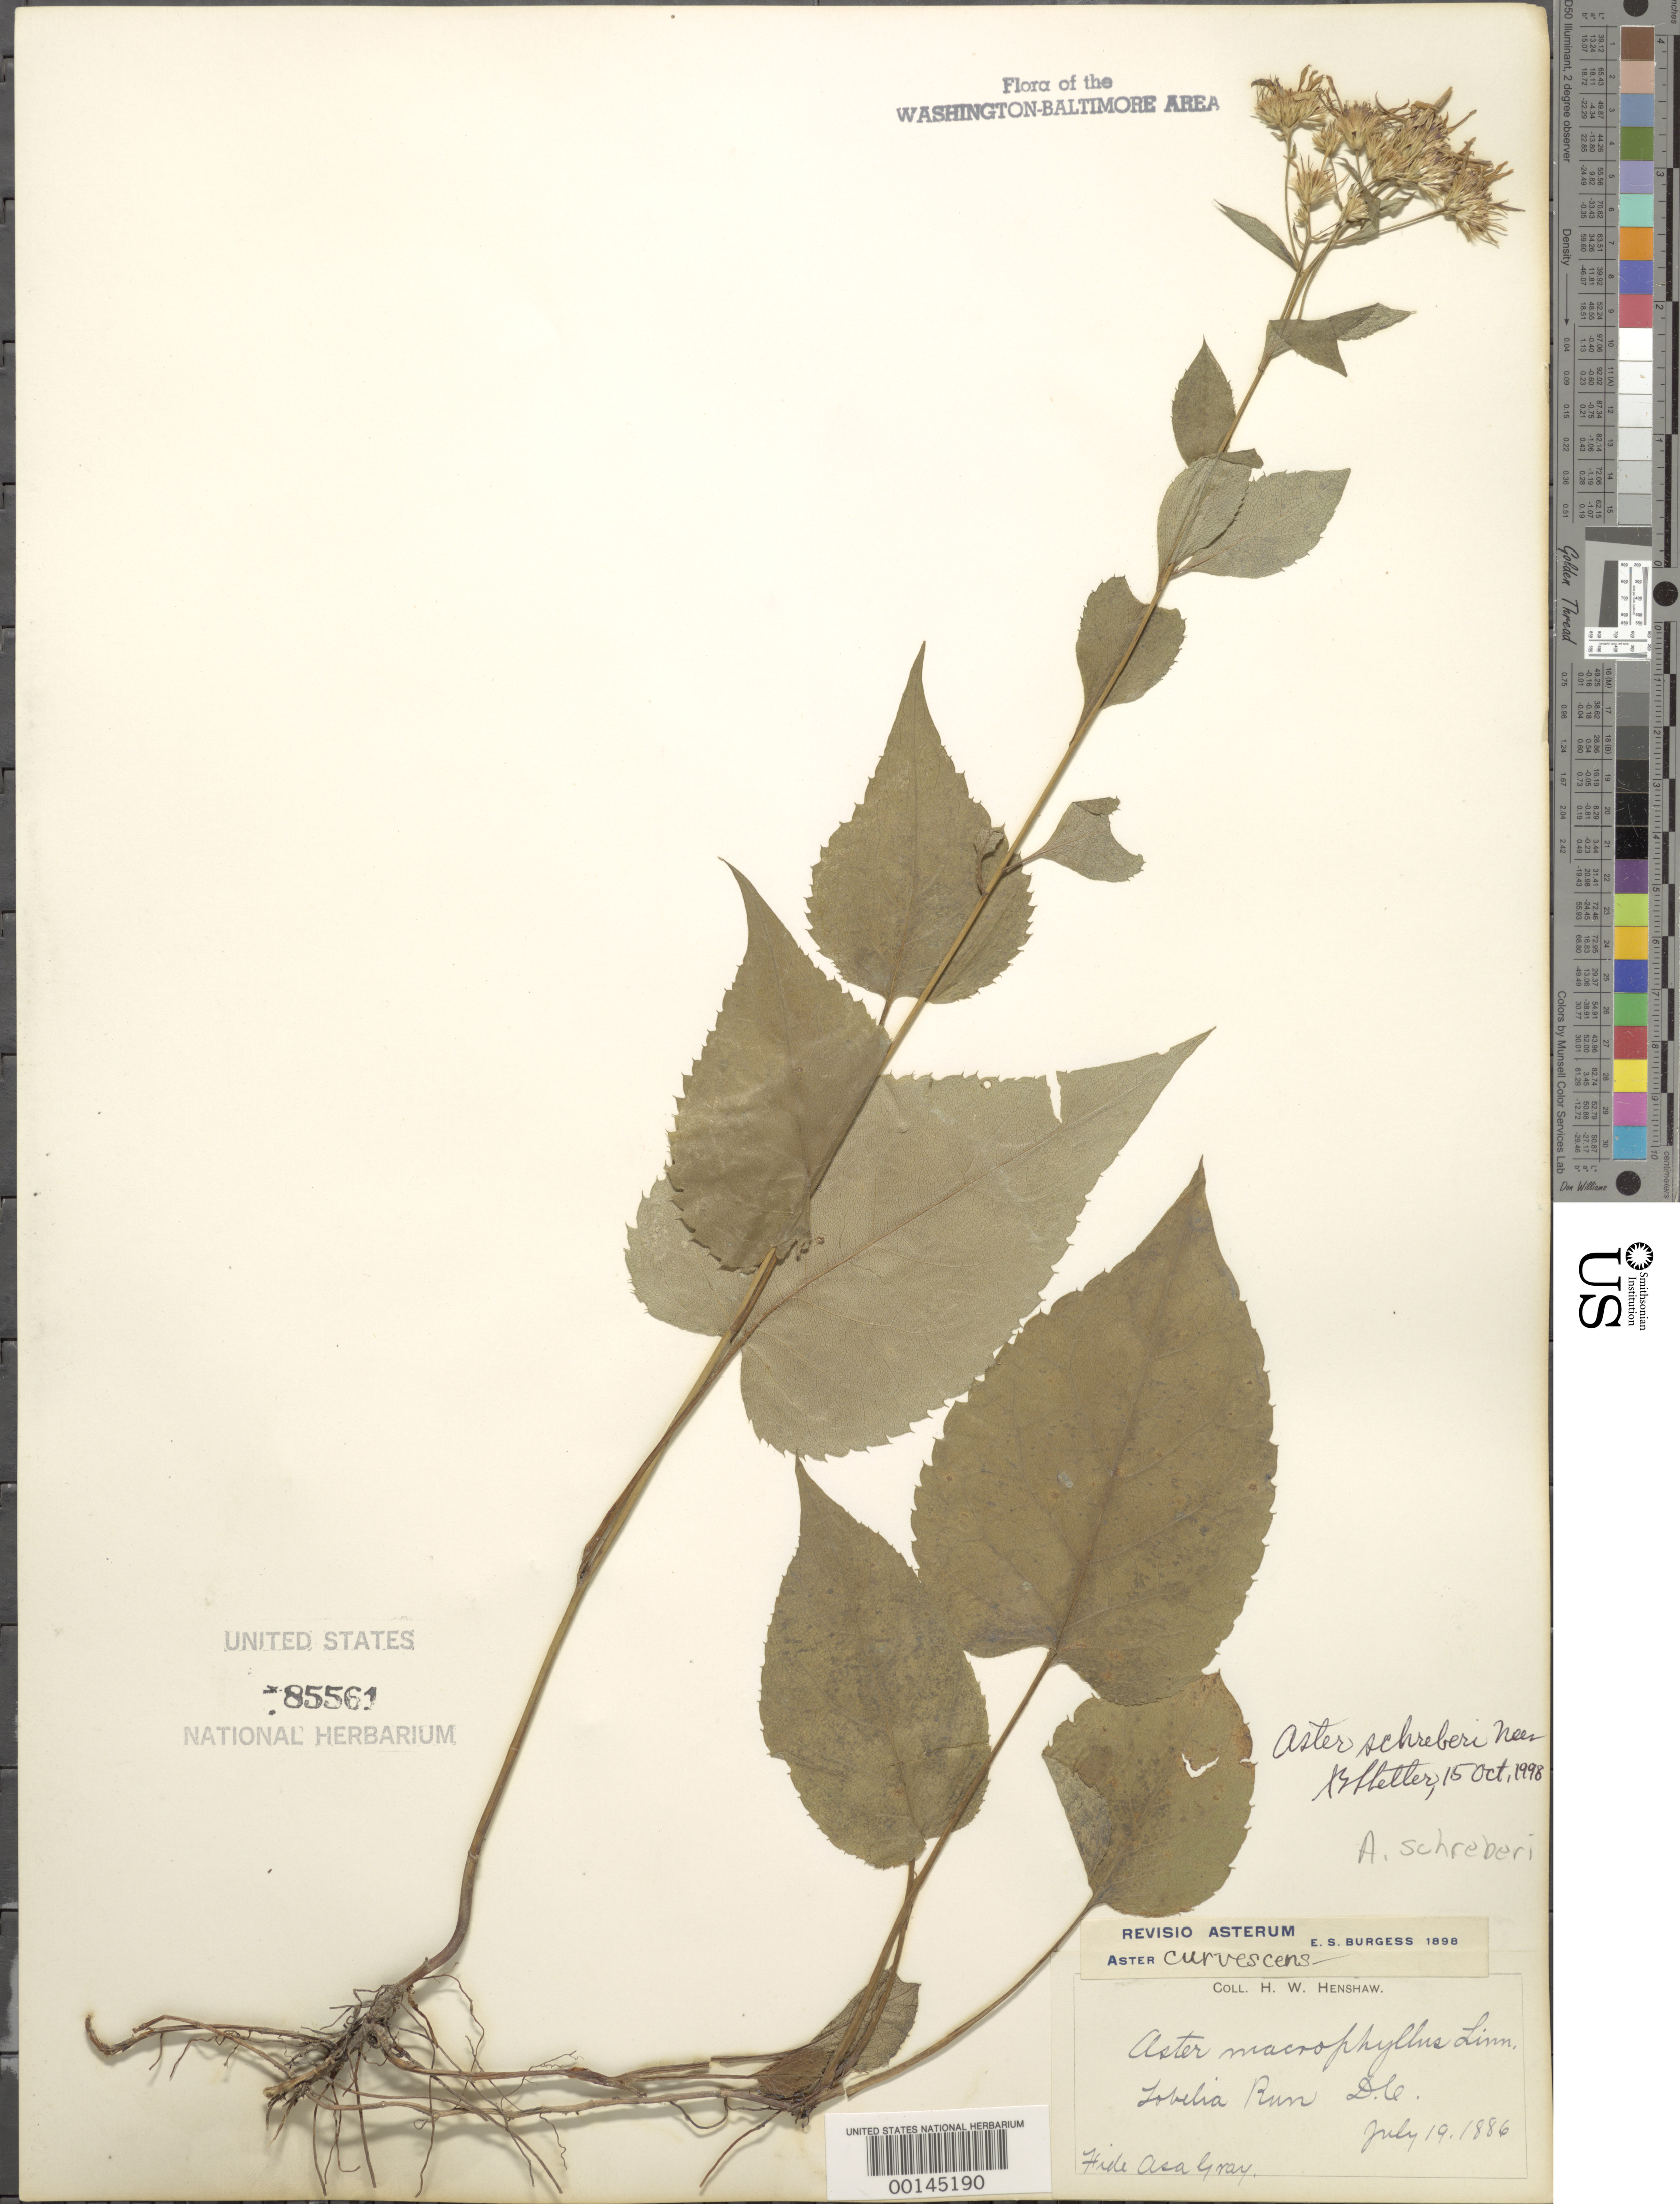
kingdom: Plantae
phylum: Tracheophyta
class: Magnoliopsida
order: Asterales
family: Asteraceae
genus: Eurybia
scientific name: Eurybia schreberi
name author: (Nees) Nees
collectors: H. Henshaw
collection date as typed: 19 Jul 1886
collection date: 1886-07-19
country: United States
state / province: District of Columbia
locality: Lobelia Run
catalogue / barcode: US 85561